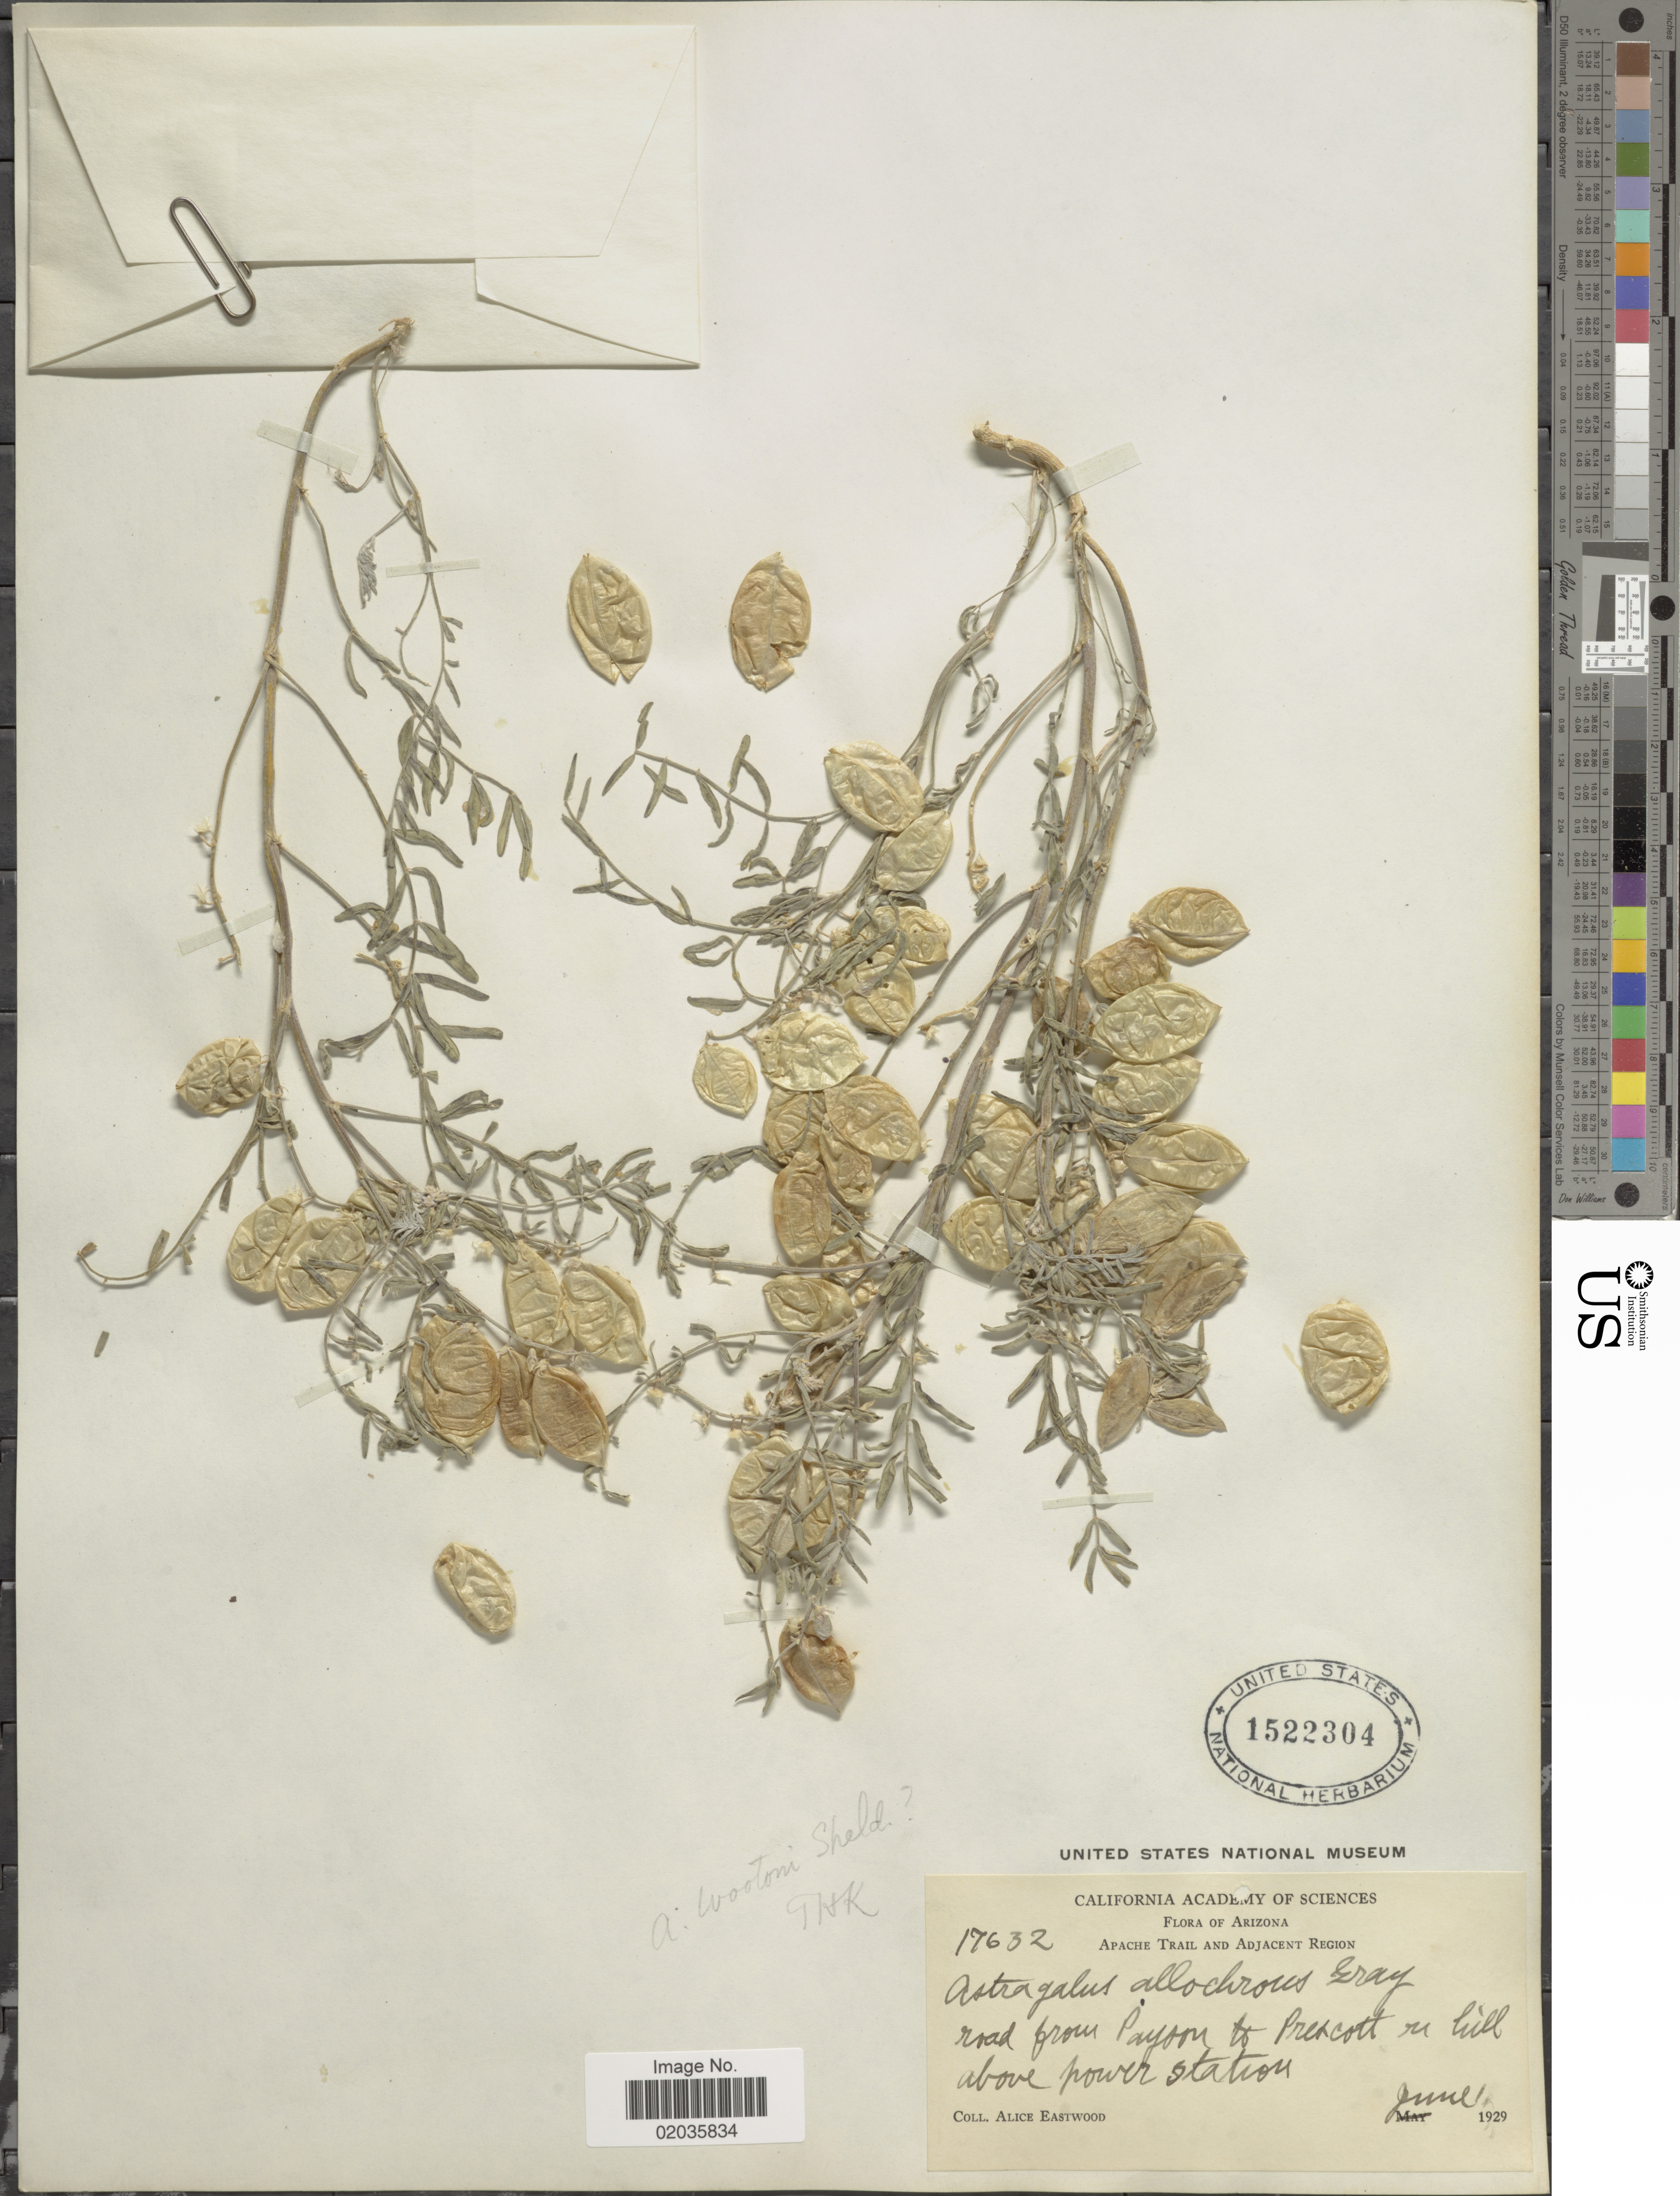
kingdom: Plantae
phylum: Tracheophyta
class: Magnoliopsida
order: Fabales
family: Fabaceae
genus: Astragalus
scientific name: Astragalus wootonii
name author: E. Sheld.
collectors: A. Eastwood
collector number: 17632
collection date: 1929-06-01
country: United States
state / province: Arizona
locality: Road from Payson to Prescott on hill above power station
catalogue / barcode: US 1522304